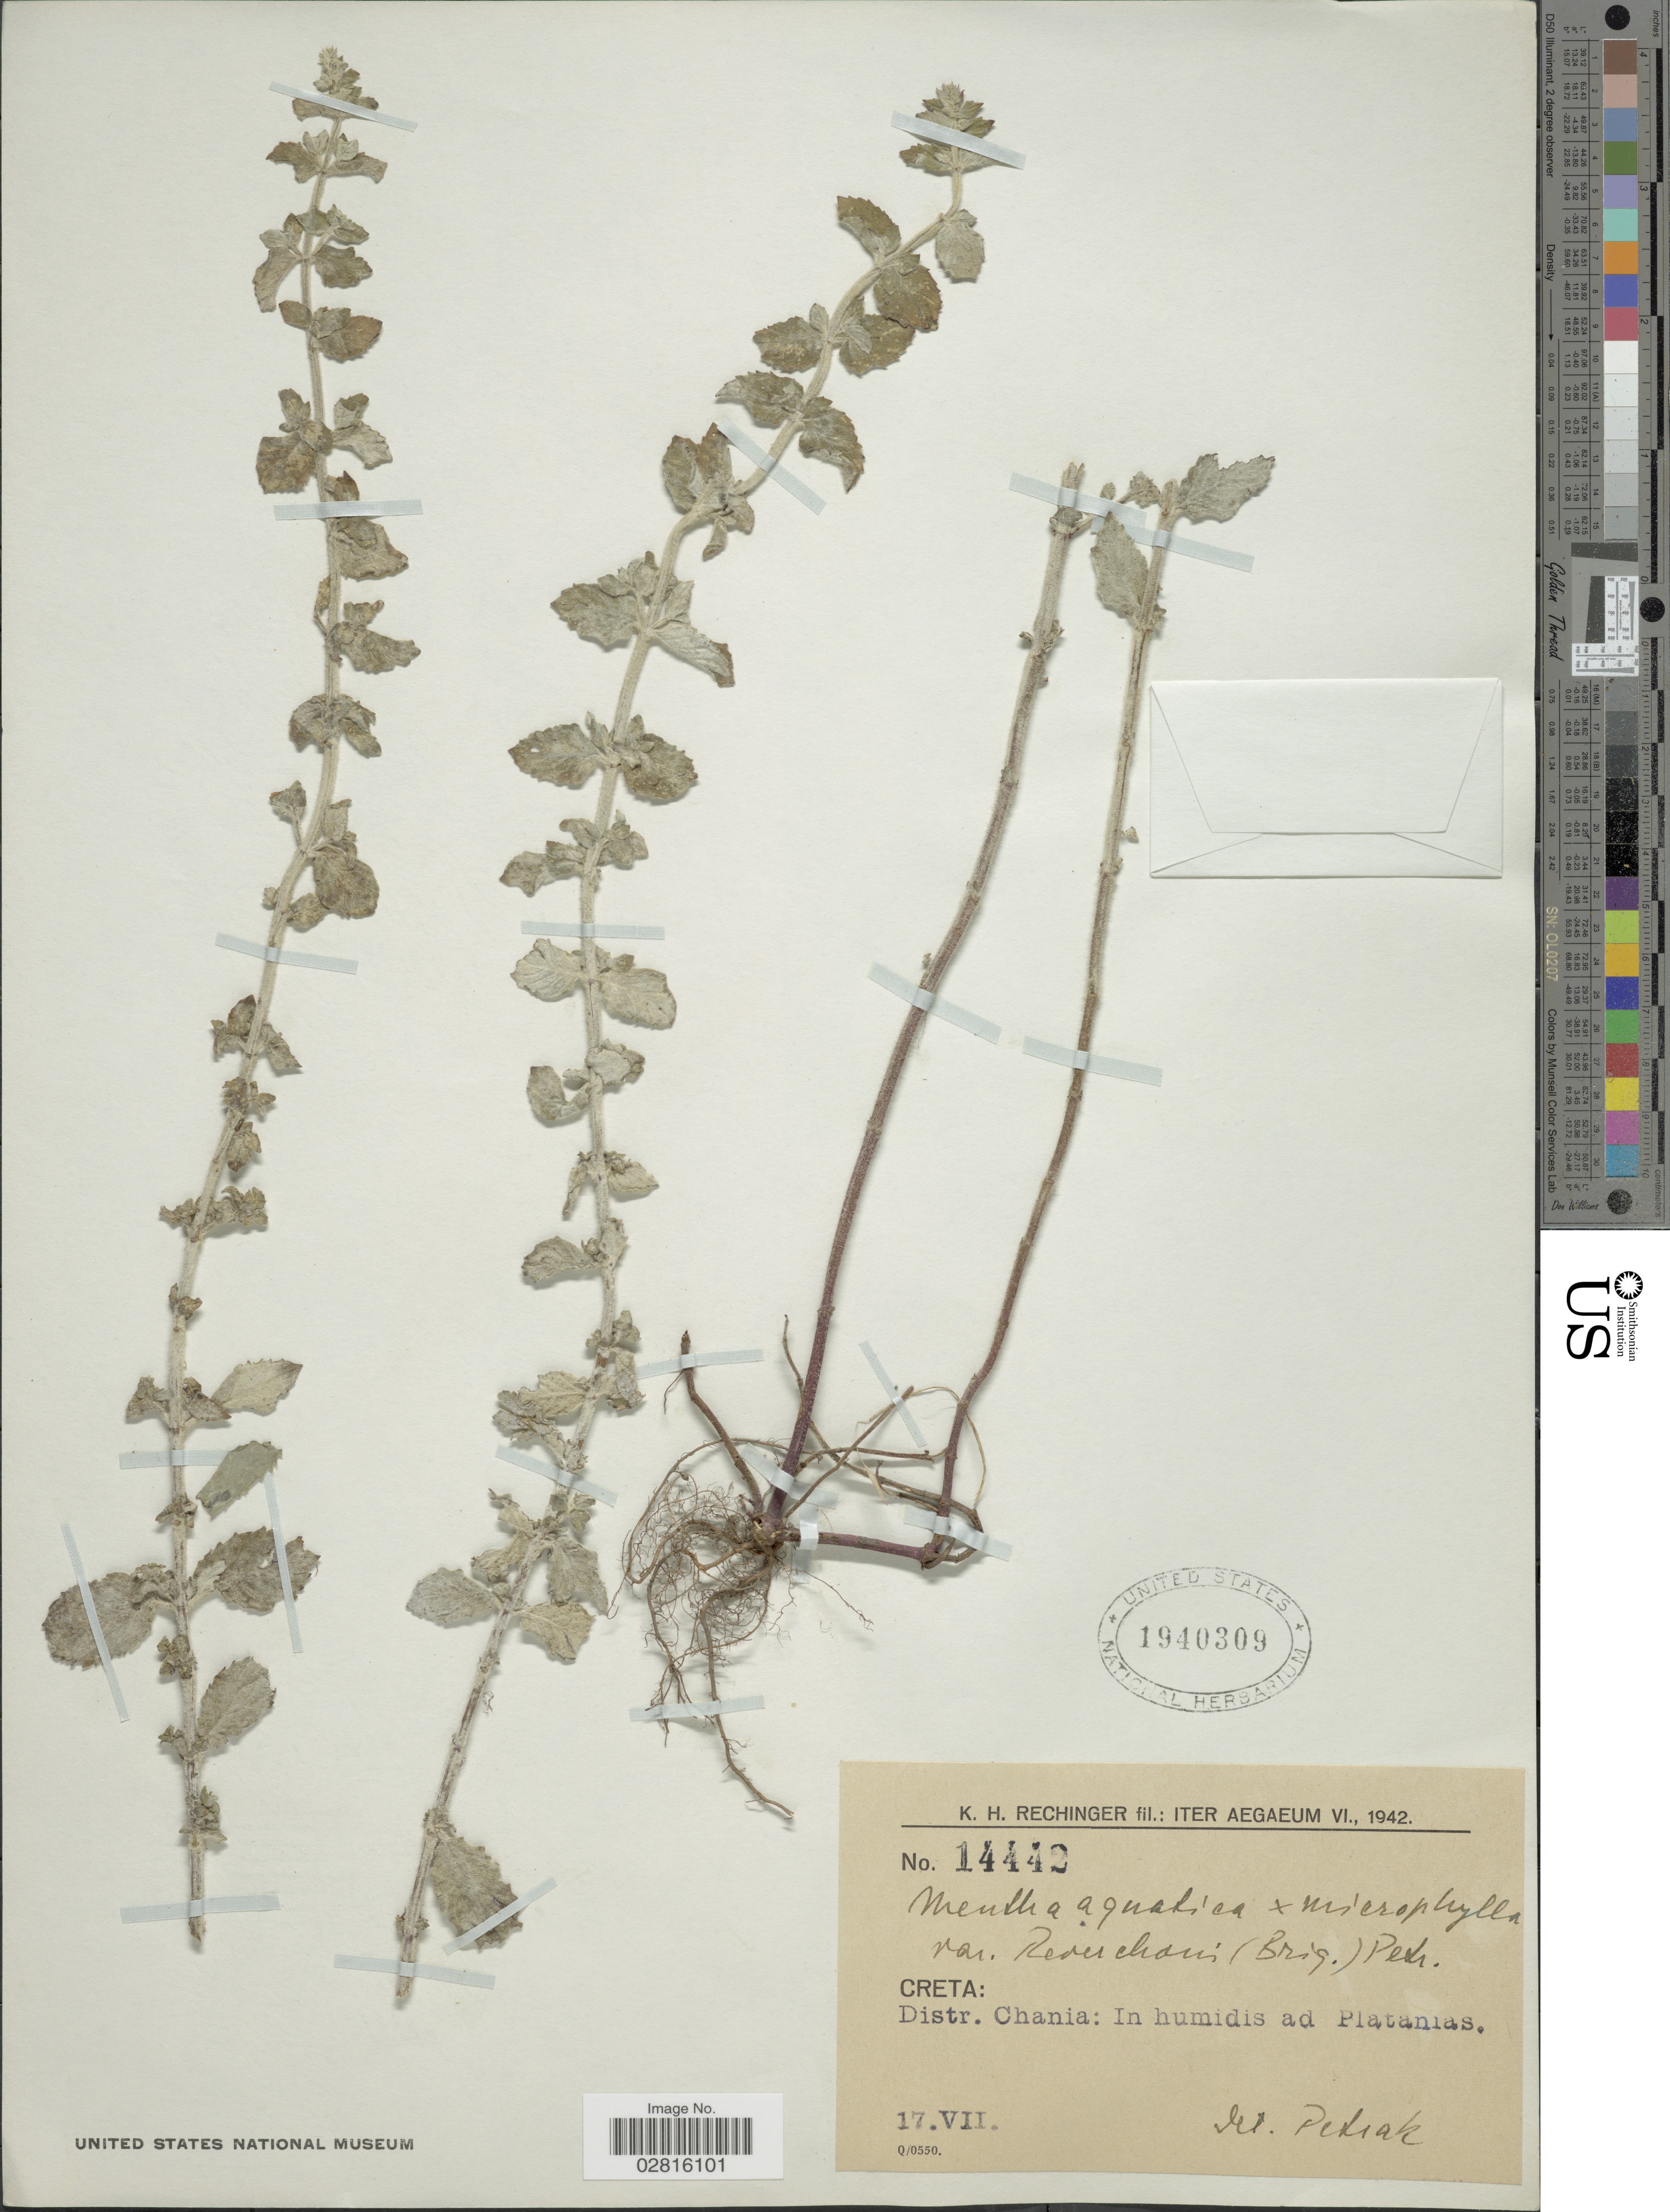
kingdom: Plantae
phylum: Tracheophyta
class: Magnoliopsida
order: Lamiales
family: Lamiaceae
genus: Mentha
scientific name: Mentha aquatica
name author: L.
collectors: K. H. Rechinger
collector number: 14442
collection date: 1942-07-17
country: Greece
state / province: Crete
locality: Iter Aegaeum. Creta: Distr. Chania: In humidis ad Platanias.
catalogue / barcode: US 1940309